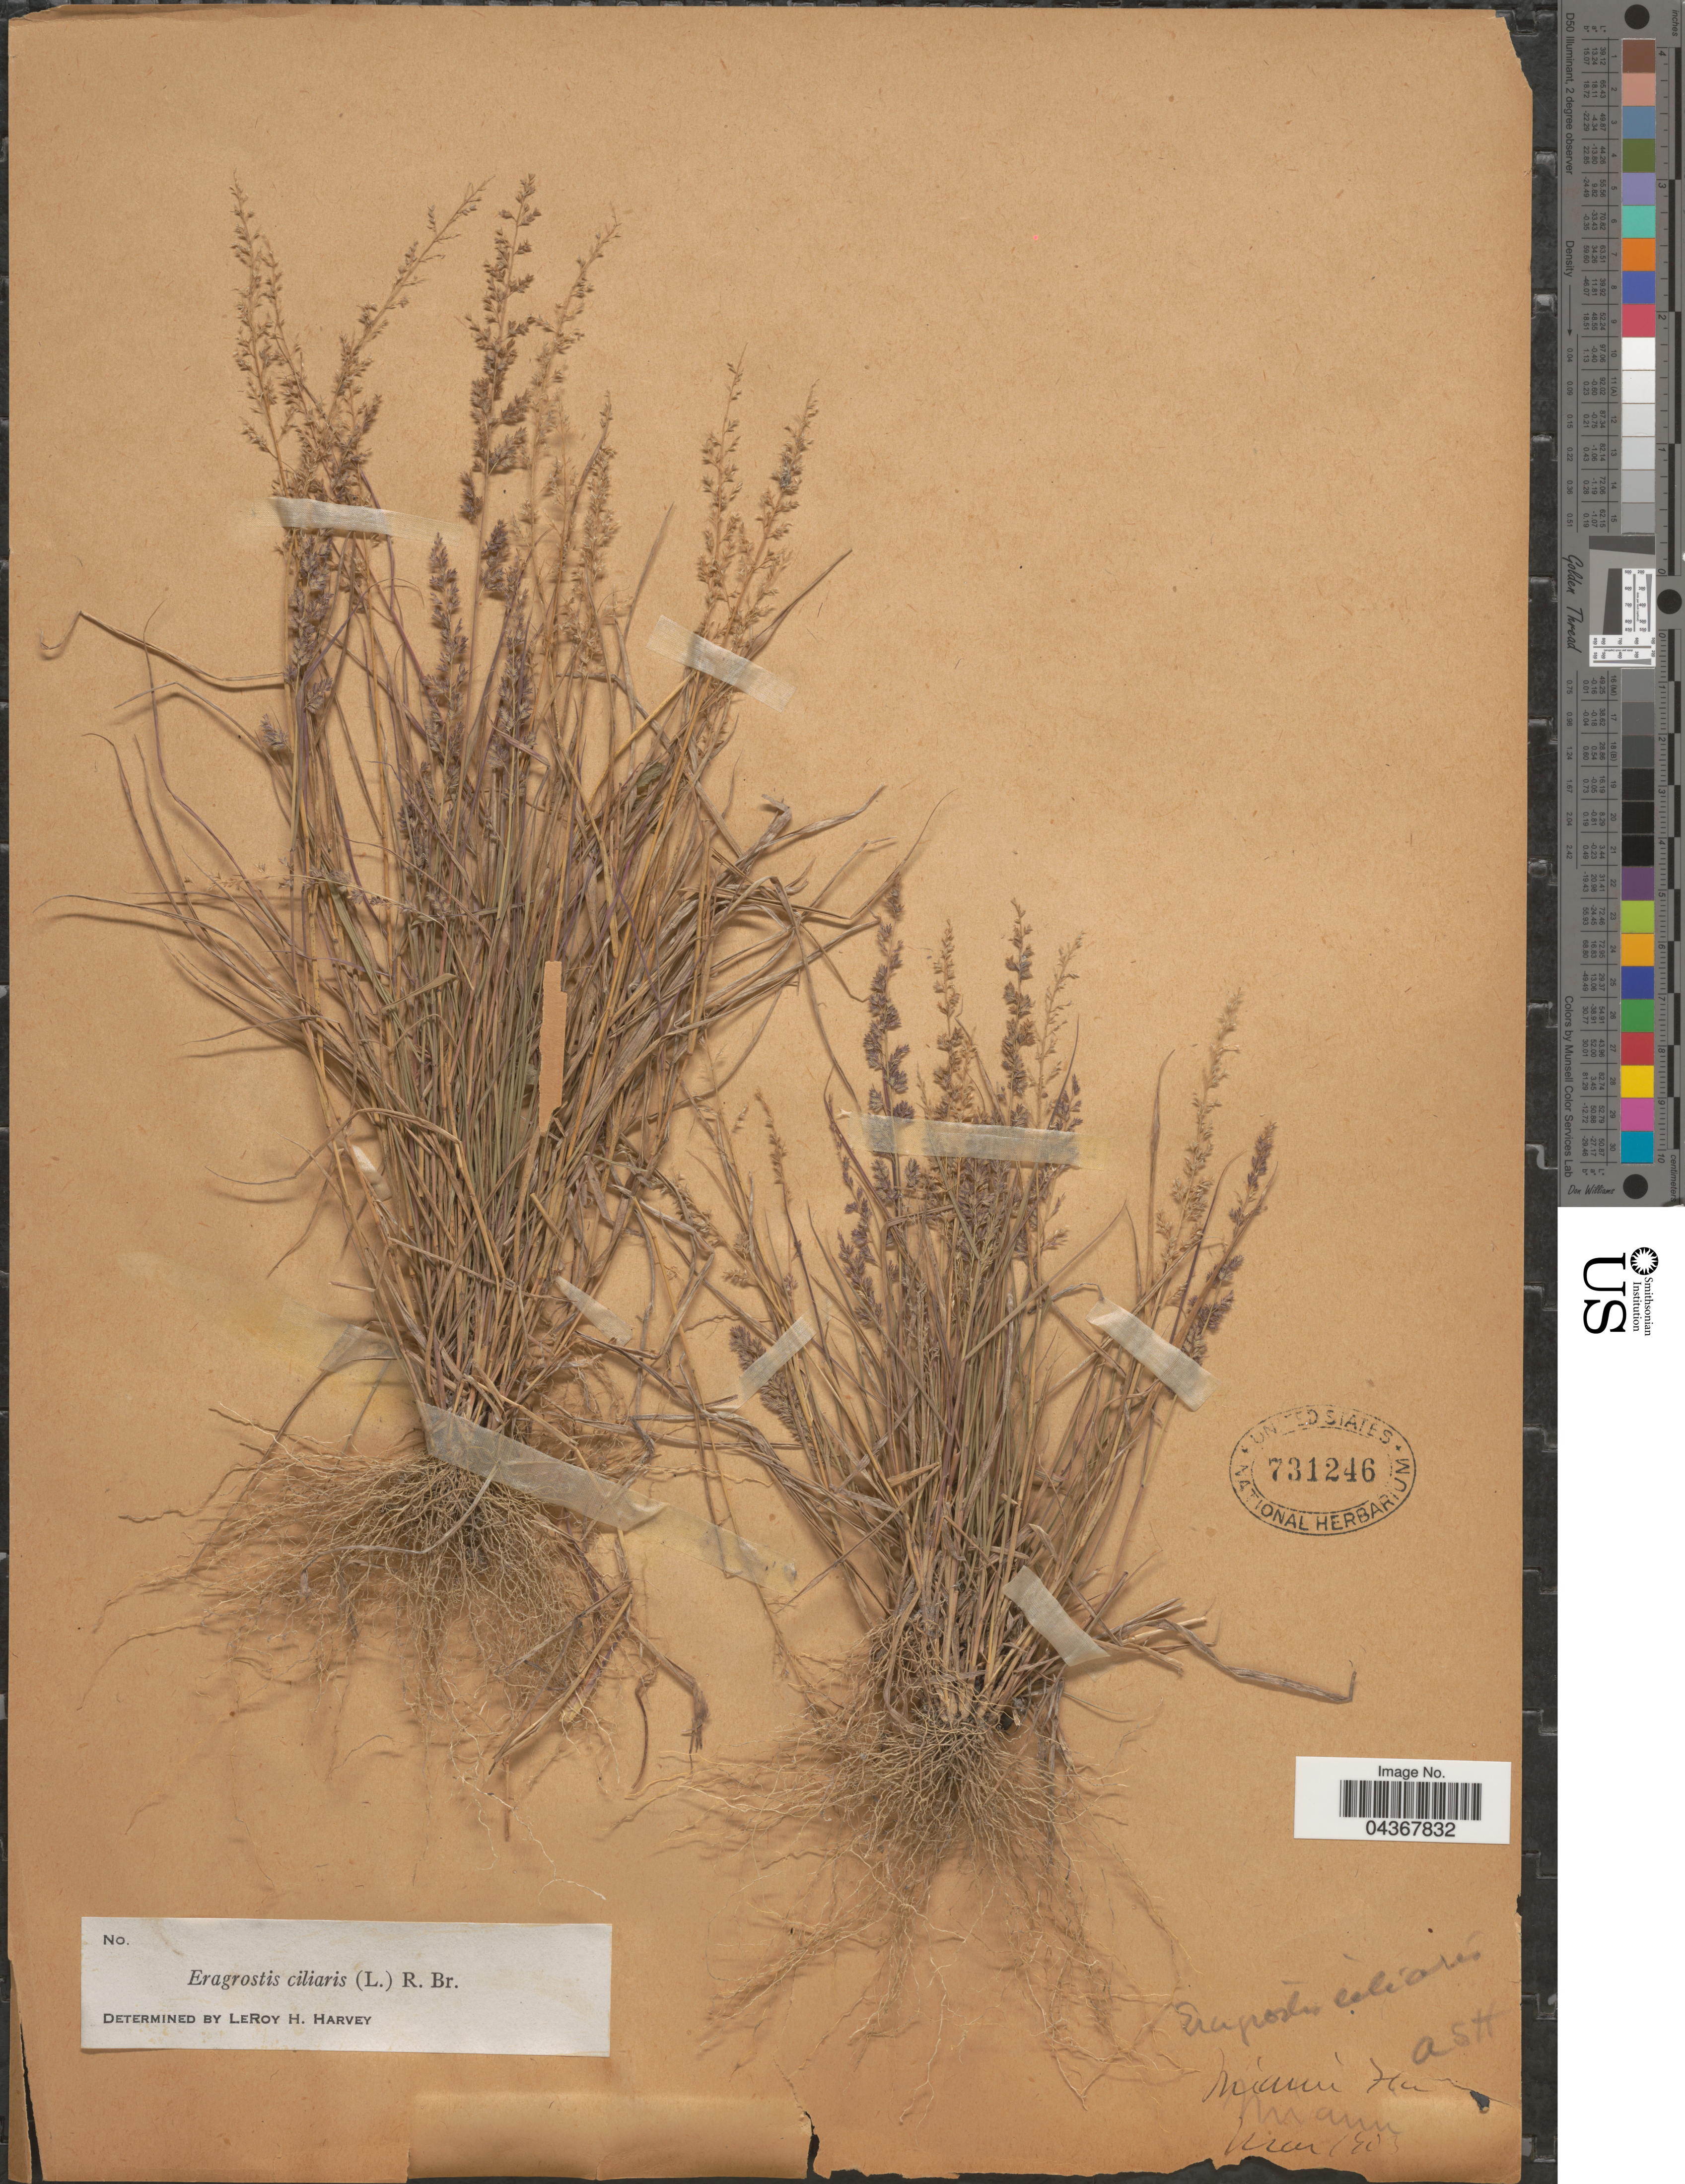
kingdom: Plantae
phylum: Tracheophyta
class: Liliopsida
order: Poales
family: Poaceae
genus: Eragrostis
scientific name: Eragrostis ciliaris var. laxa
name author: Kuntze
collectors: A. H.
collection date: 1903-03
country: United States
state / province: Florida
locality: Miami.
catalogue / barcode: US 731246